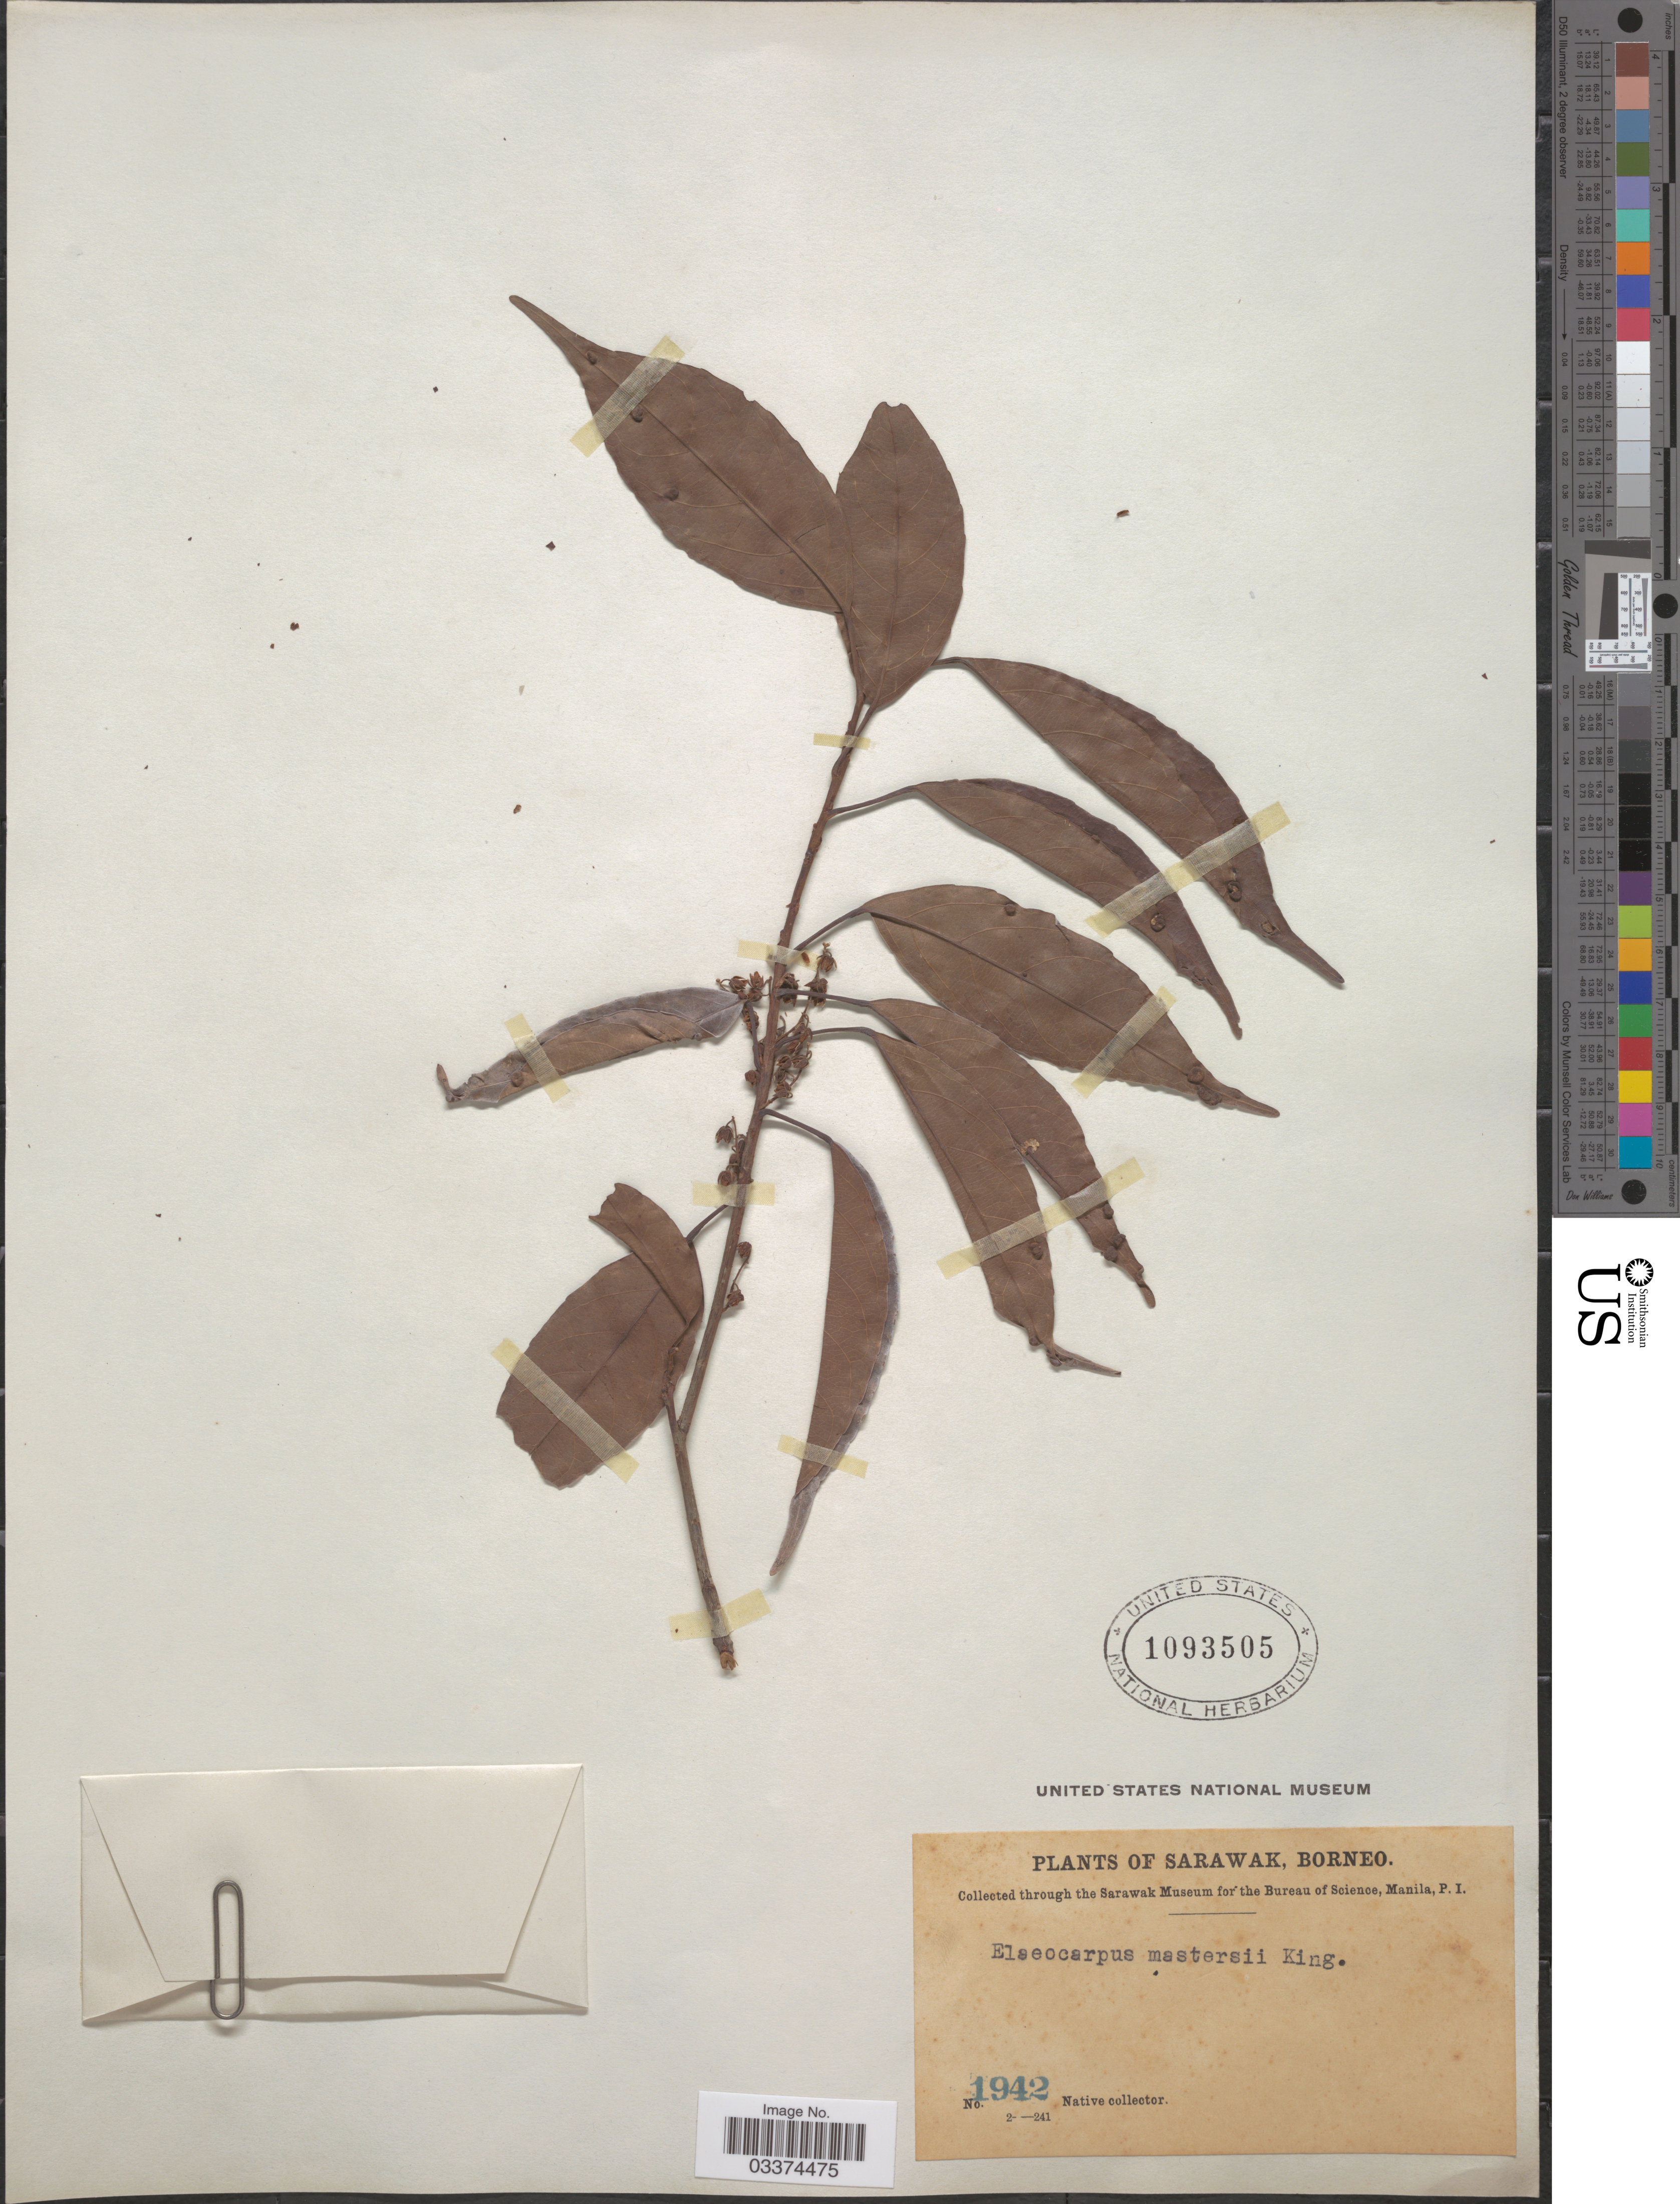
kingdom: Plantae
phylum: Tracheophyta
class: Magnoliopsida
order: Oxalidales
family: Elaeocarpaceae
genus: Elaeocarpus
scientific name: Elaeocarpus mastersii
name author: King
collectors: Native collector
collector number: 1942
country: Malaysia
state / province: Sarawak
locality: Borneo.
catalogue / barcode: US 1093505